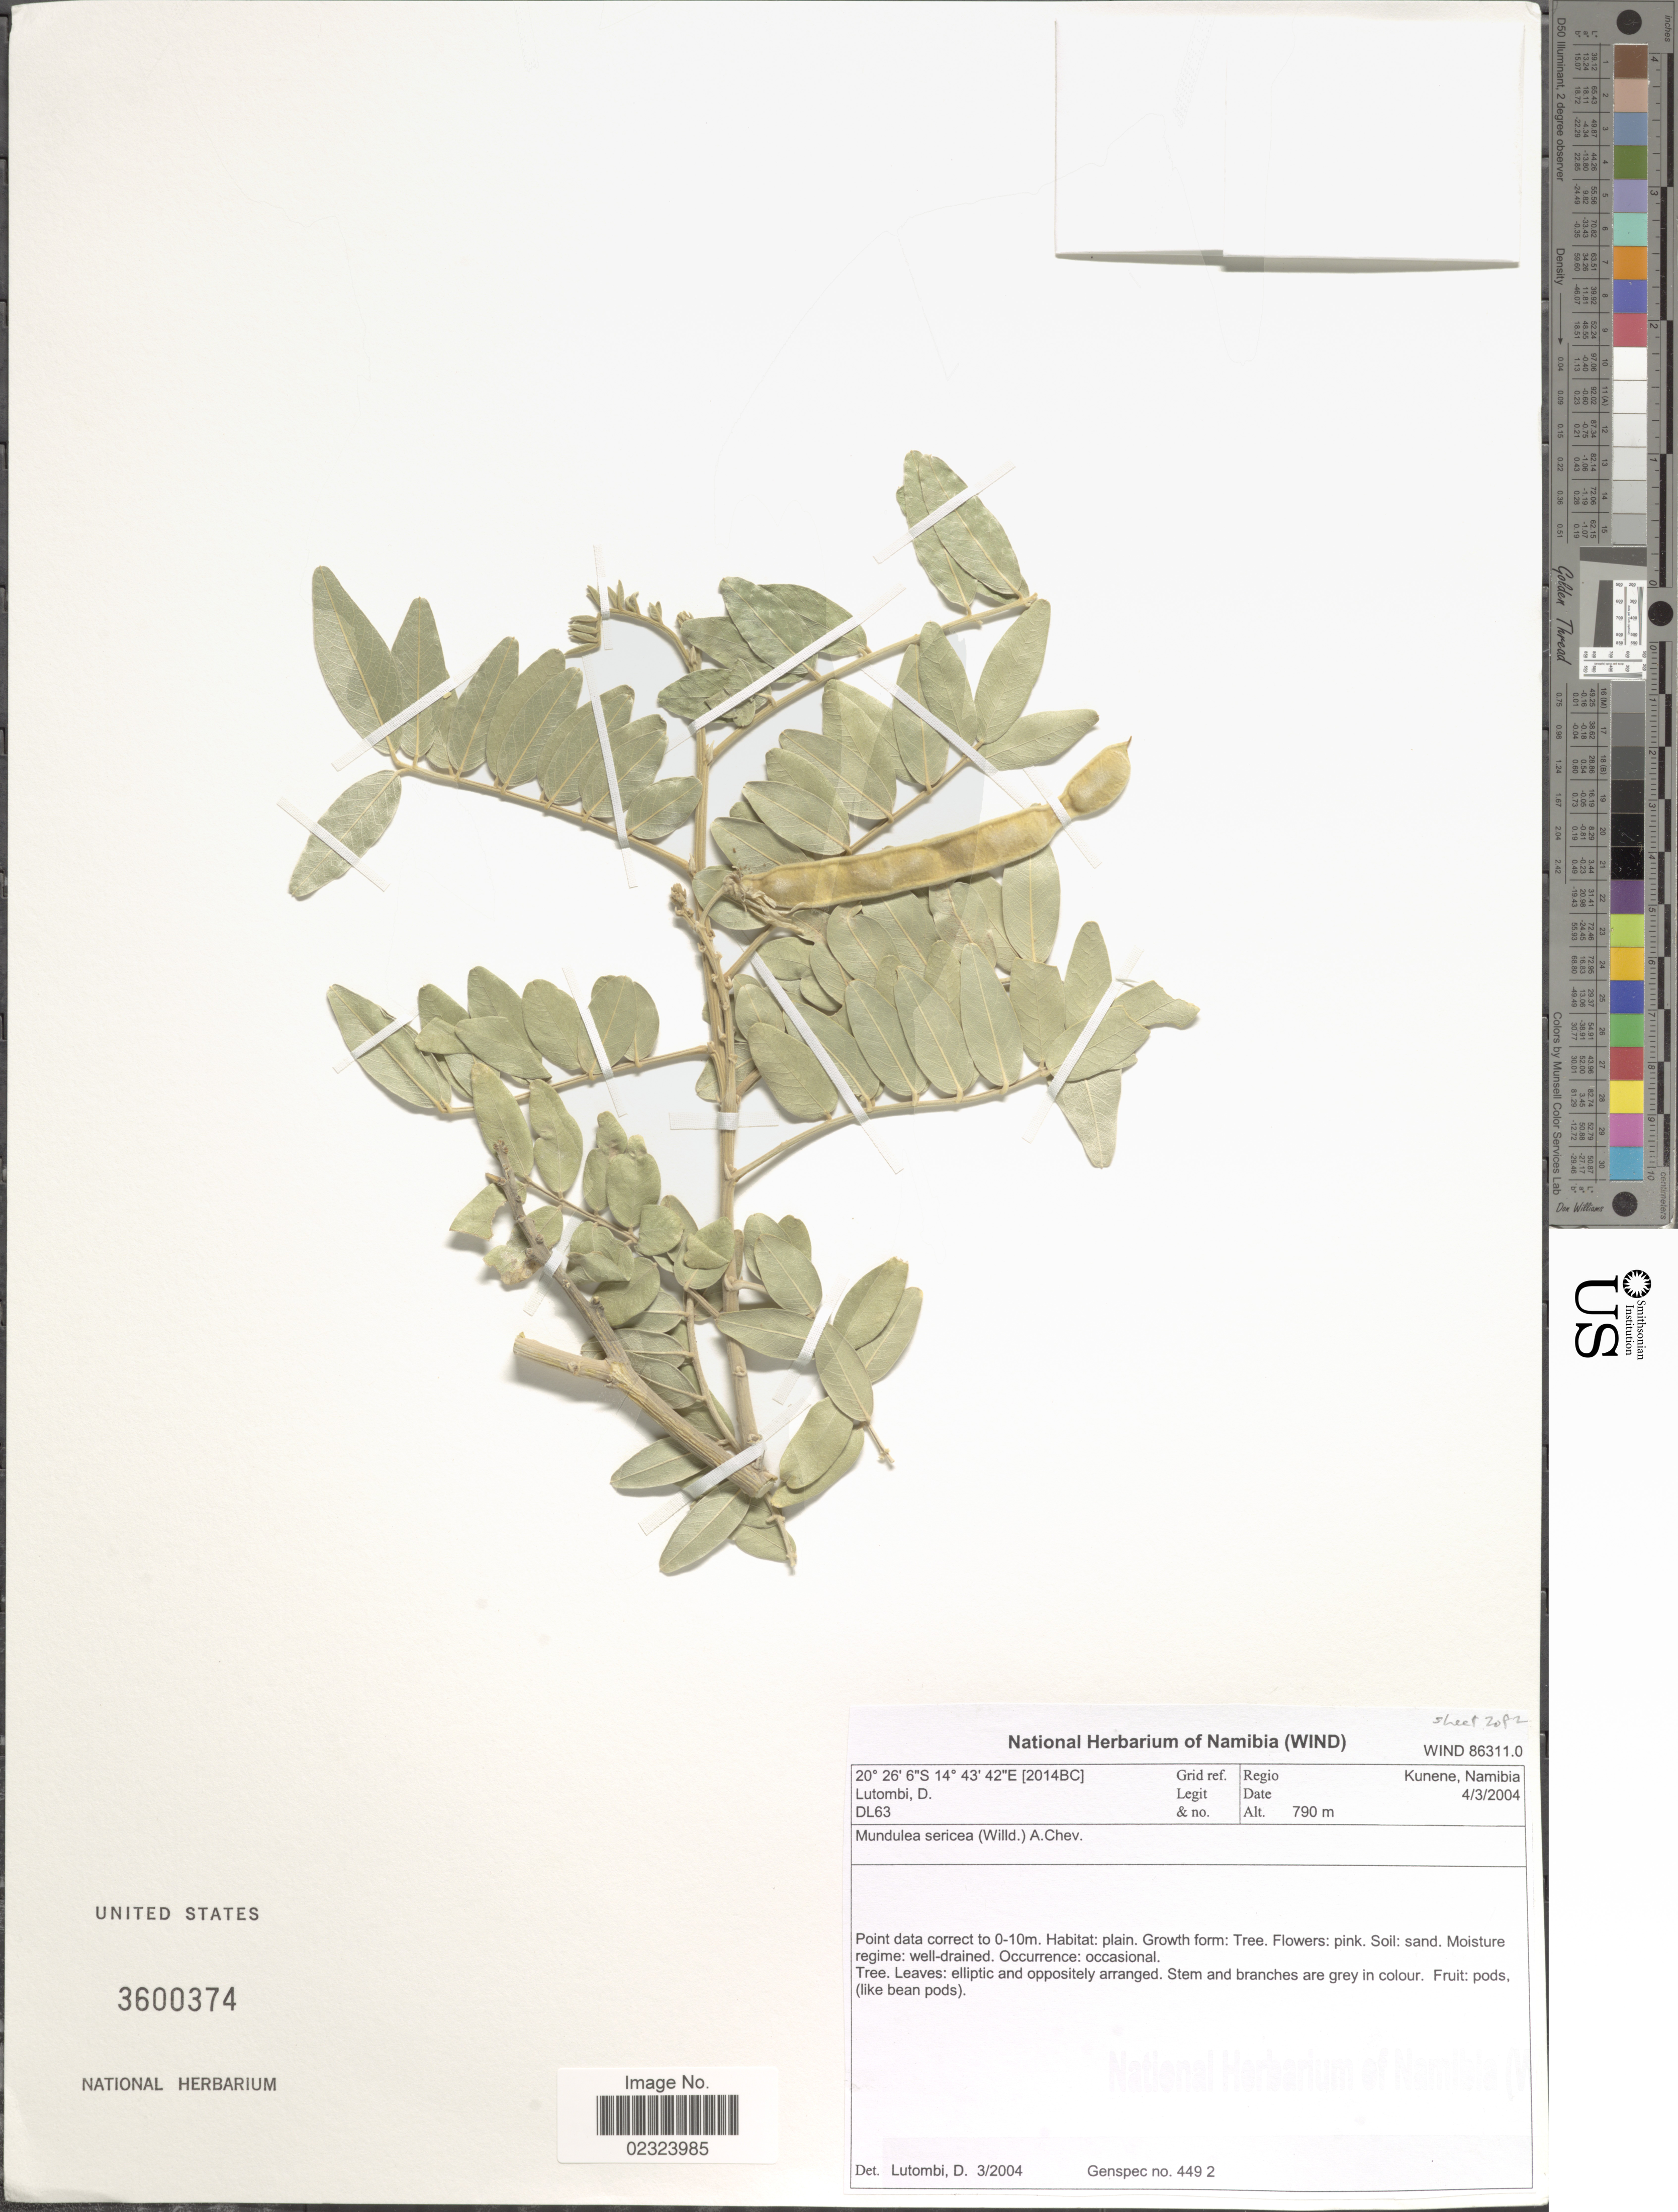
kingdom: Plantae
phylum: Tracheophyta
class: Magnoliopsida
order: Fabales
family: Fabaceae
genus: Mundulea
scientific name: Mundulea sericea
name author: (Willd.) A. Chev.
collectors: D. Lutombi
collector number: DL63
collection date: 2004-03-04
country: Namibia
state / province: Kunene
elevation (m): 790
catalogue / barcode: US 3600374